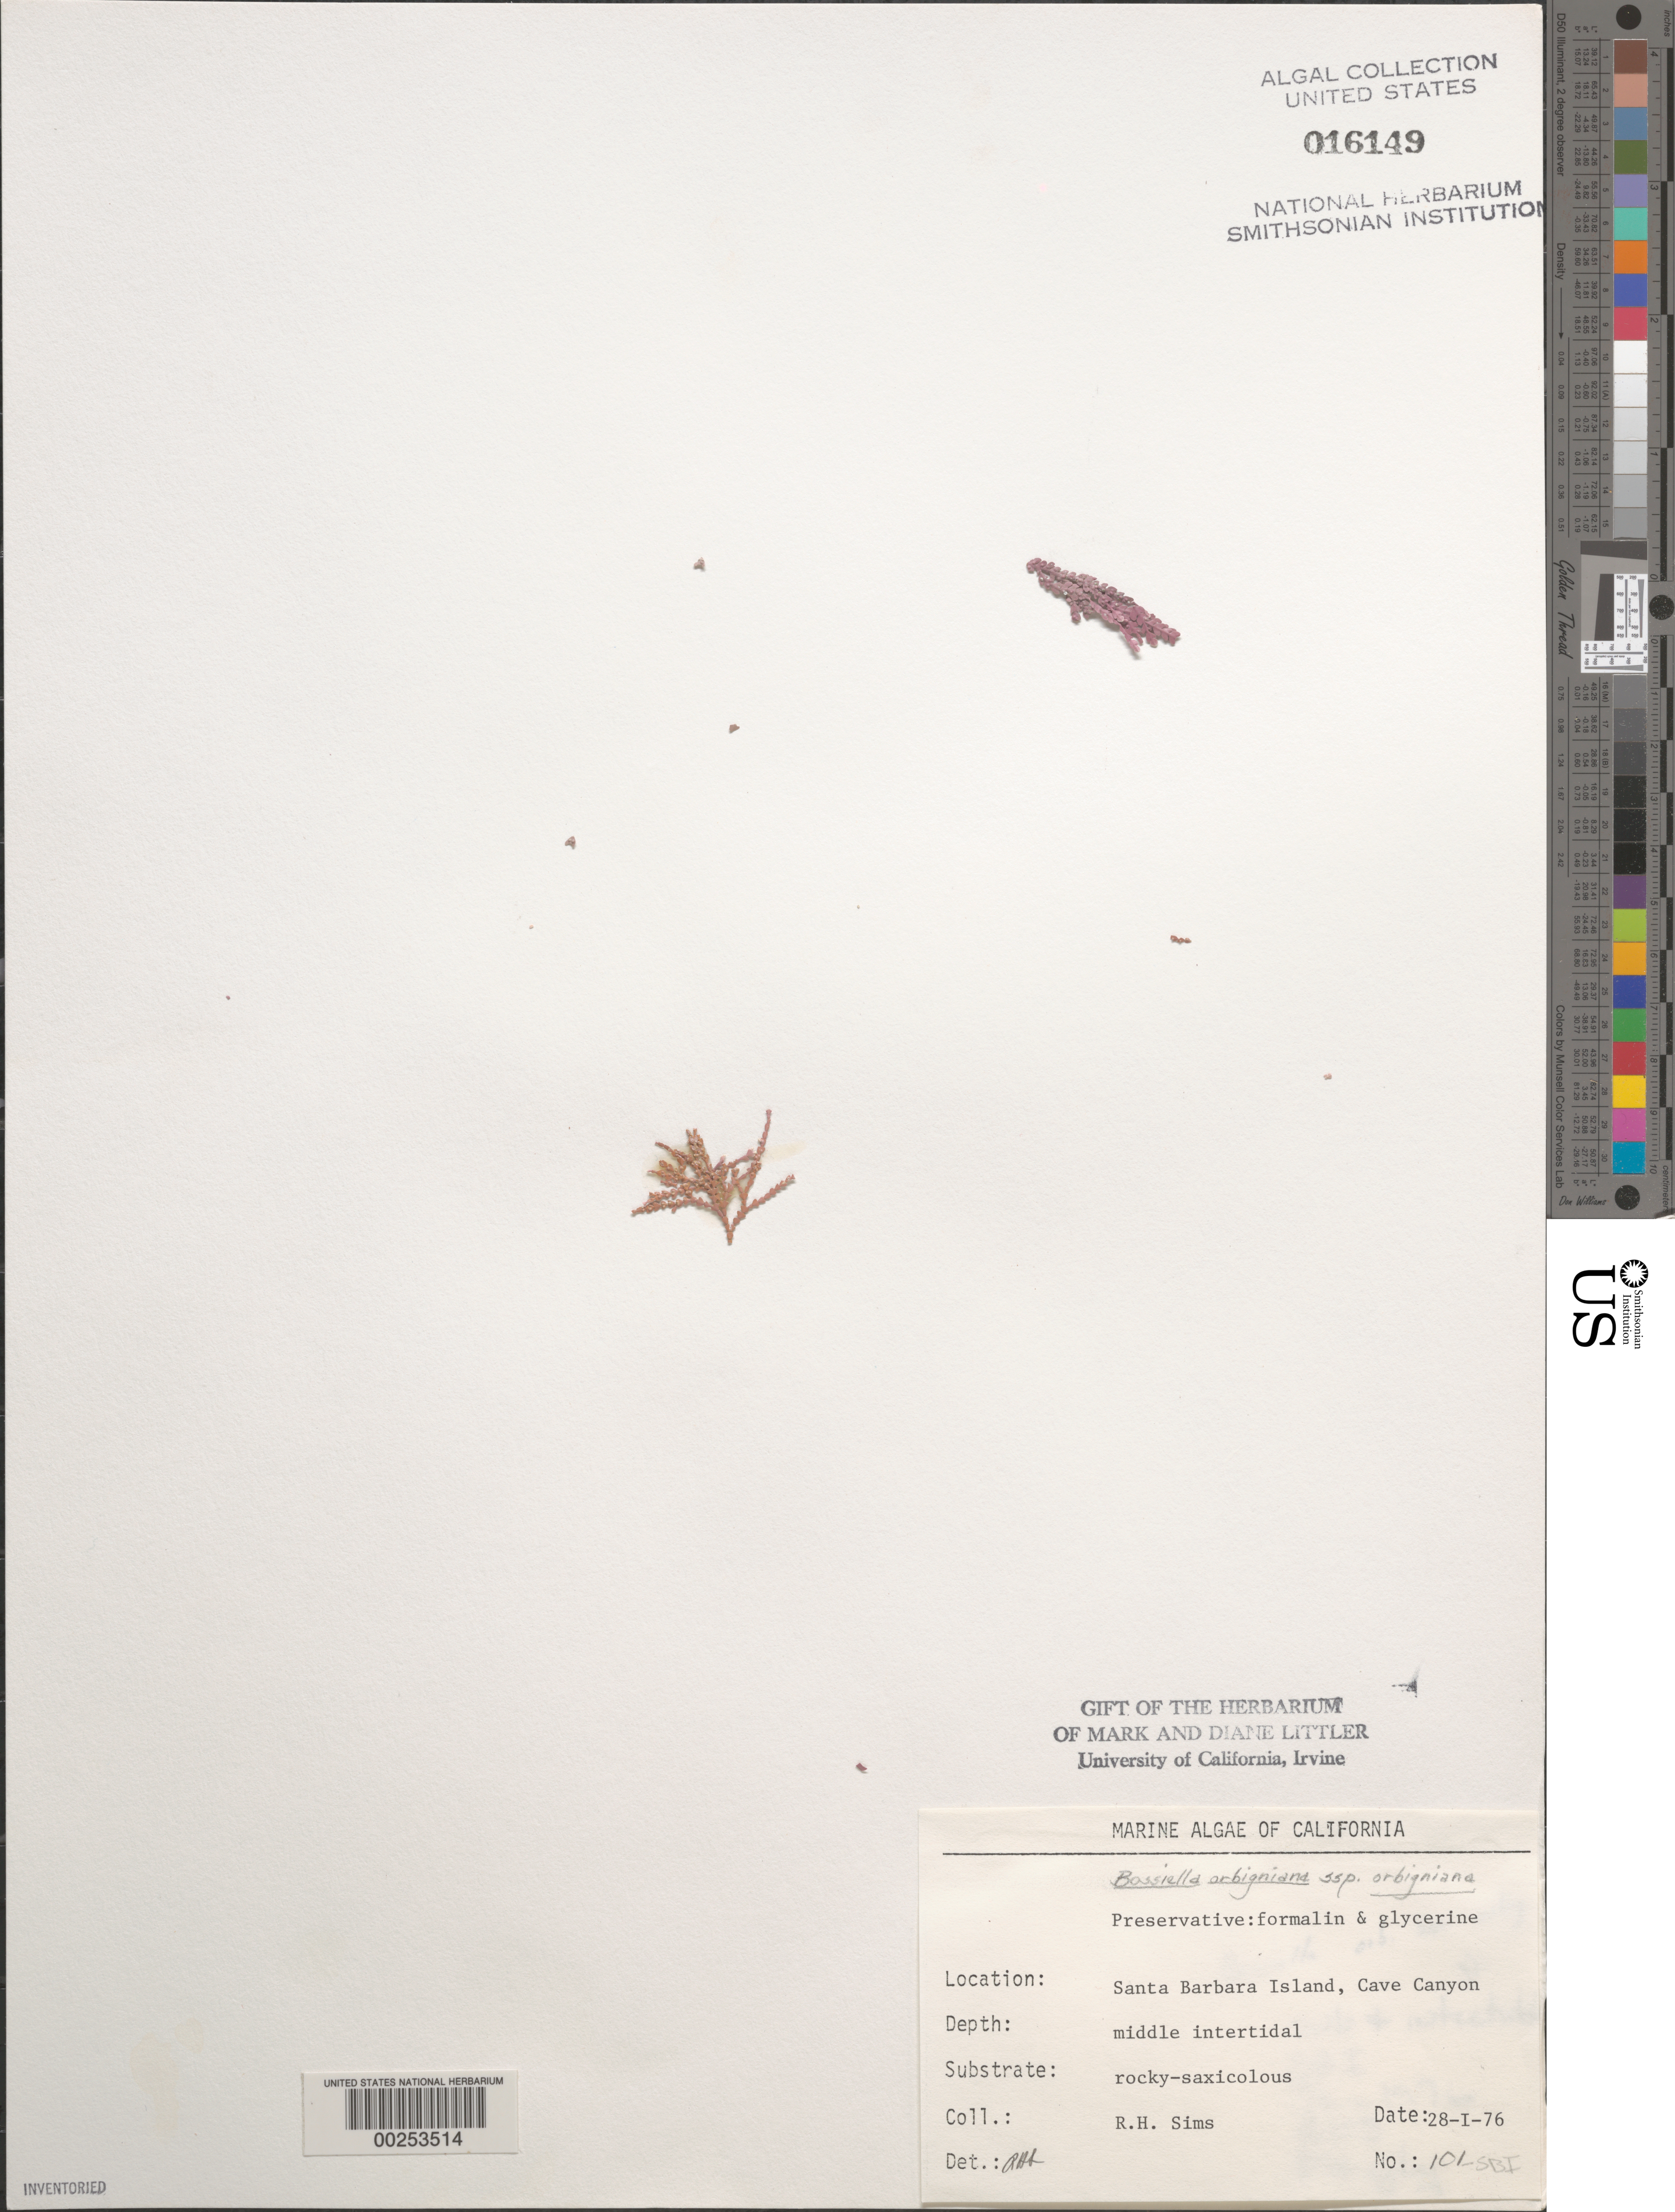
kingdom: Plantae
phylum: Rhodophyta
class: Florideophyceae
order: Corallinales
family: Corallinaceae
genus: Bossiella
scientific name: Bossiella orbigniana subsp. orbigniana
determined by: Sims, Robert H.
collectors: R. H. Sims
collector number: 101-sbi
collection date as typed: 28 Jan 1976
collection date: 1976-01-28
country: United States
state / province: California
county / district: Santa Barbara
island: Santa Barbara Island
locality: Cave Canyon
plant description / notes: BLM-SOCALBIGHT Rocky Intertidal Survey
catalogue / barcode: US 16149